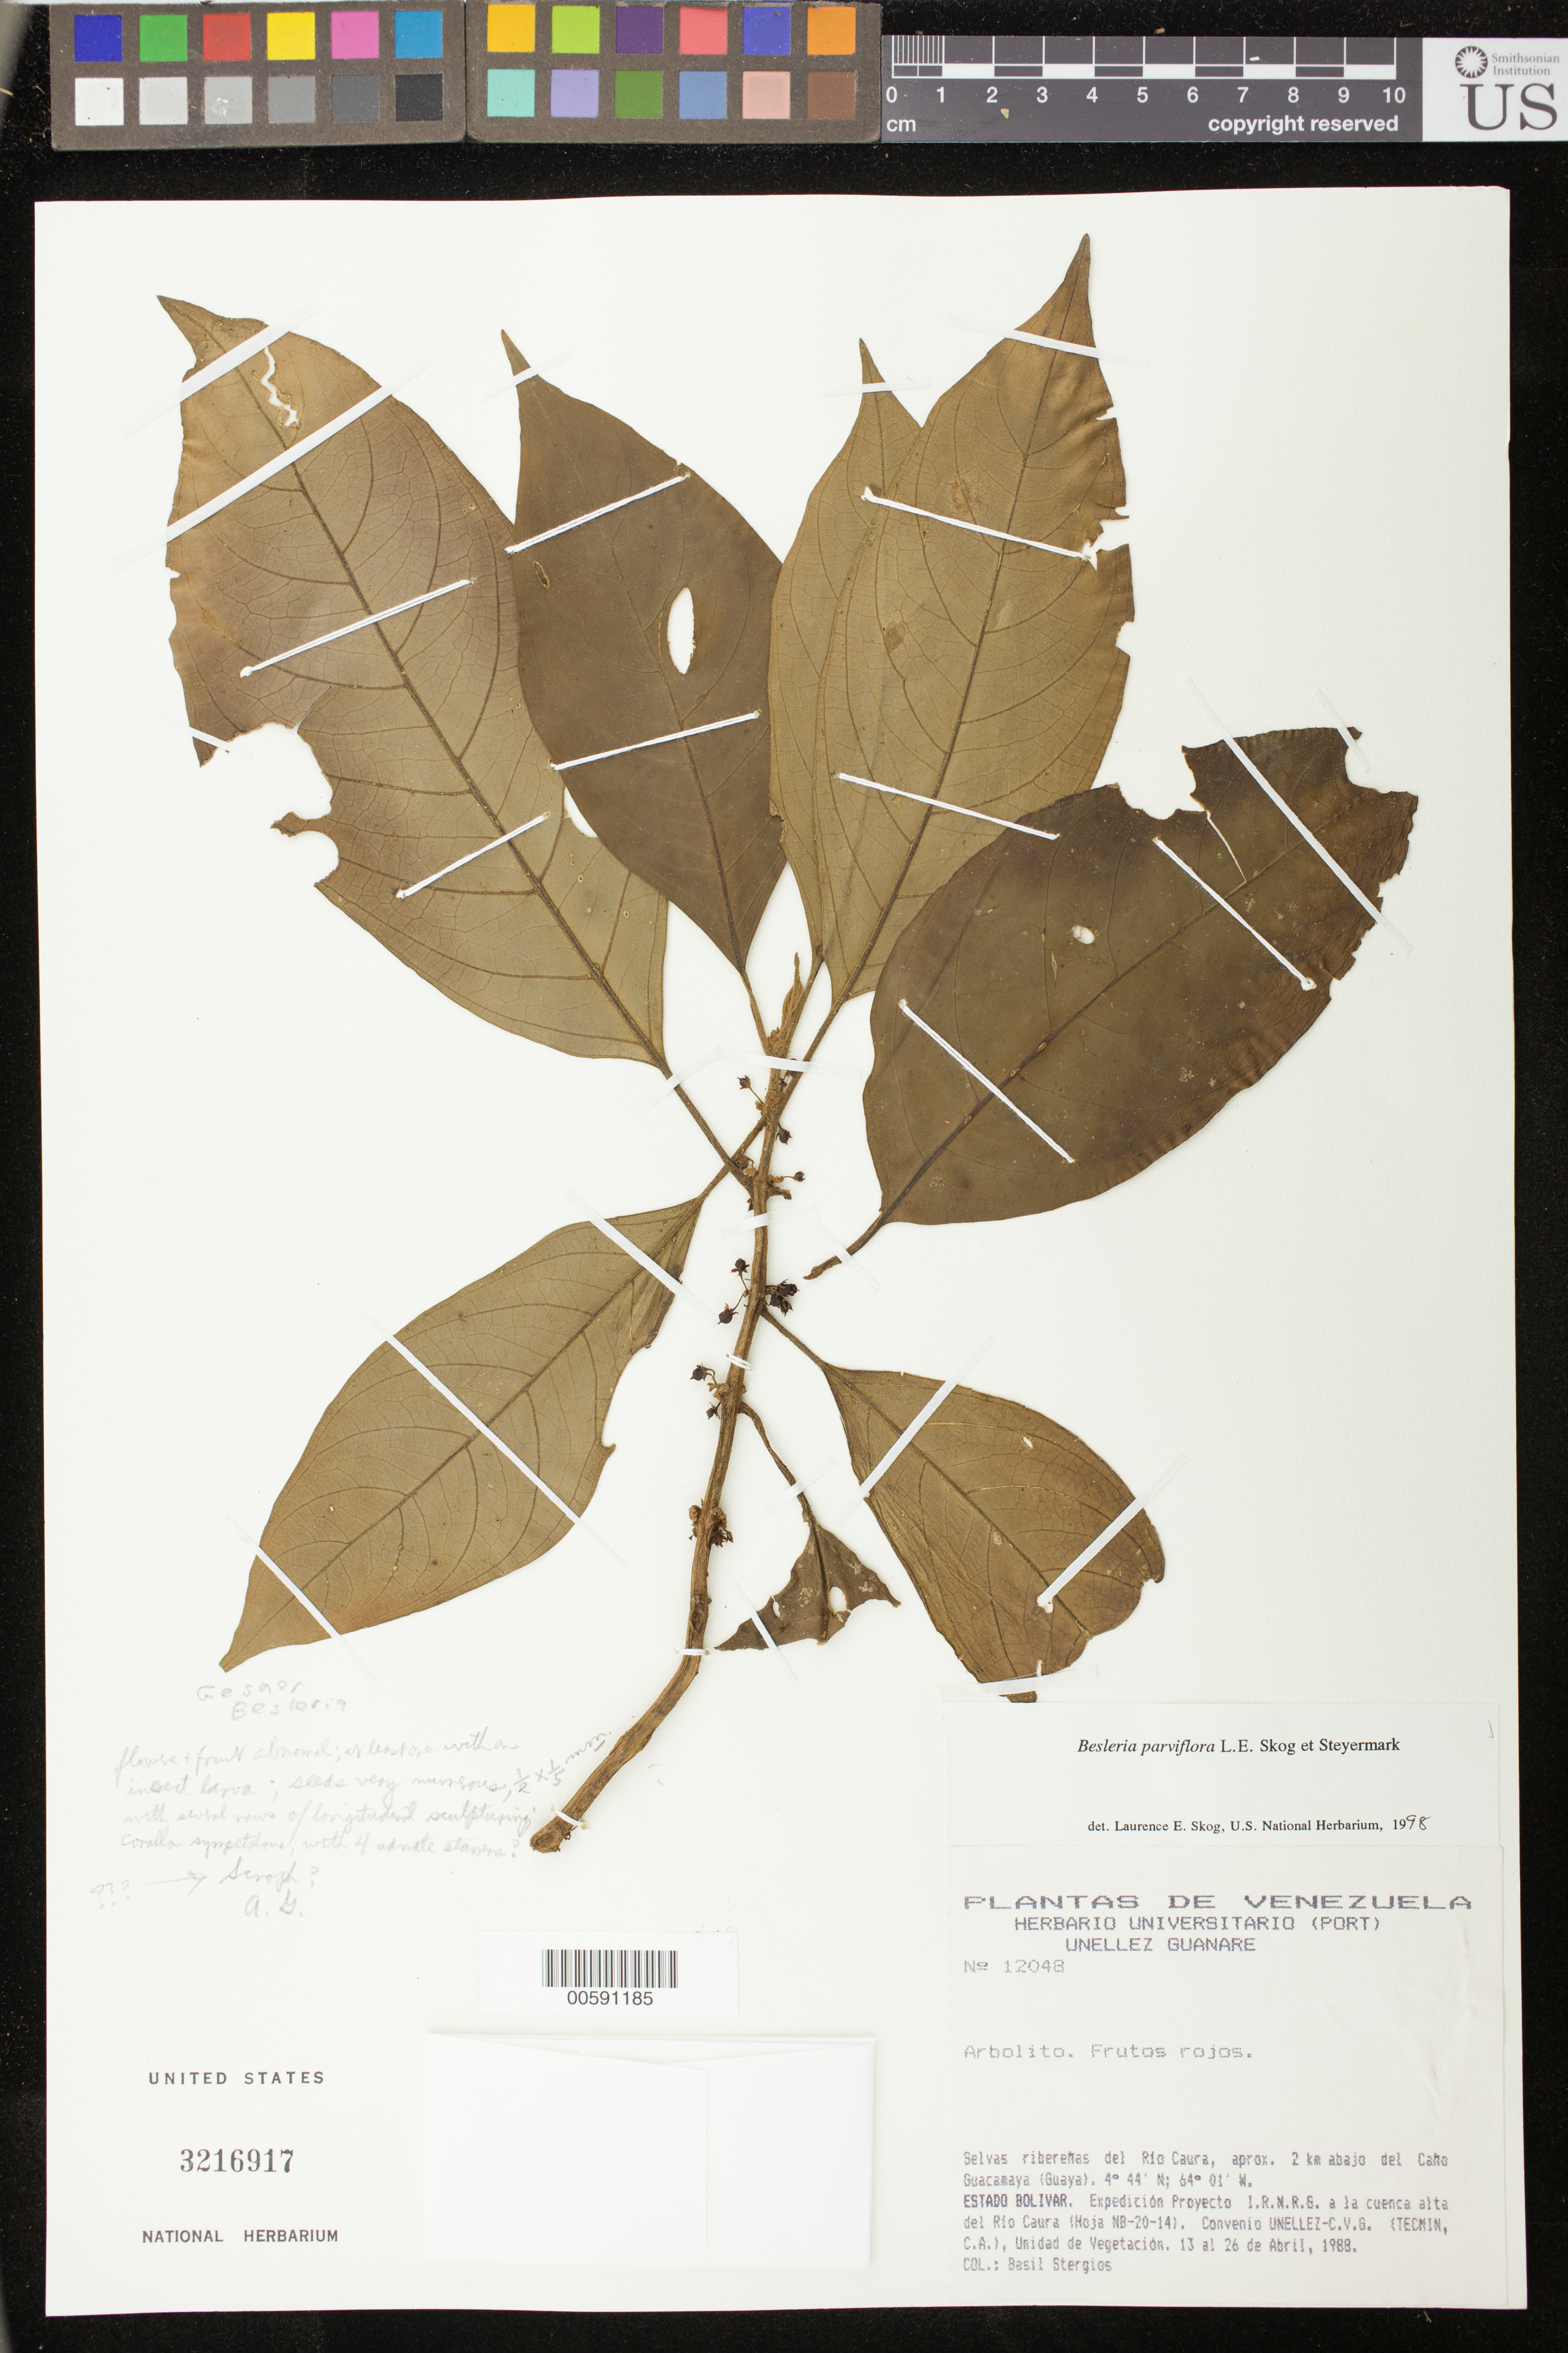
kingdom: Plantae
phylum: Tracheophyta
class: Magnoliopsida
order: Lamiales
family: Gesneriaceae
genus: Besleria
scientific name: Besleria parviflora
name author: L.E. Skog & Steyerm.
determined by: Skog, Laurence E.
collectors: B. G. Stergios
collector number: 12048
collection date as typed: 13-26 Apr 1988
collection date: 1988-04-13/1988-04-26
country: Venezuela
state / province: Bolívar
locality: Rio Caura, aprox. 2 km abajo del Cano Guacamaya (Guaya)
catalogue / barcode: US 3216917